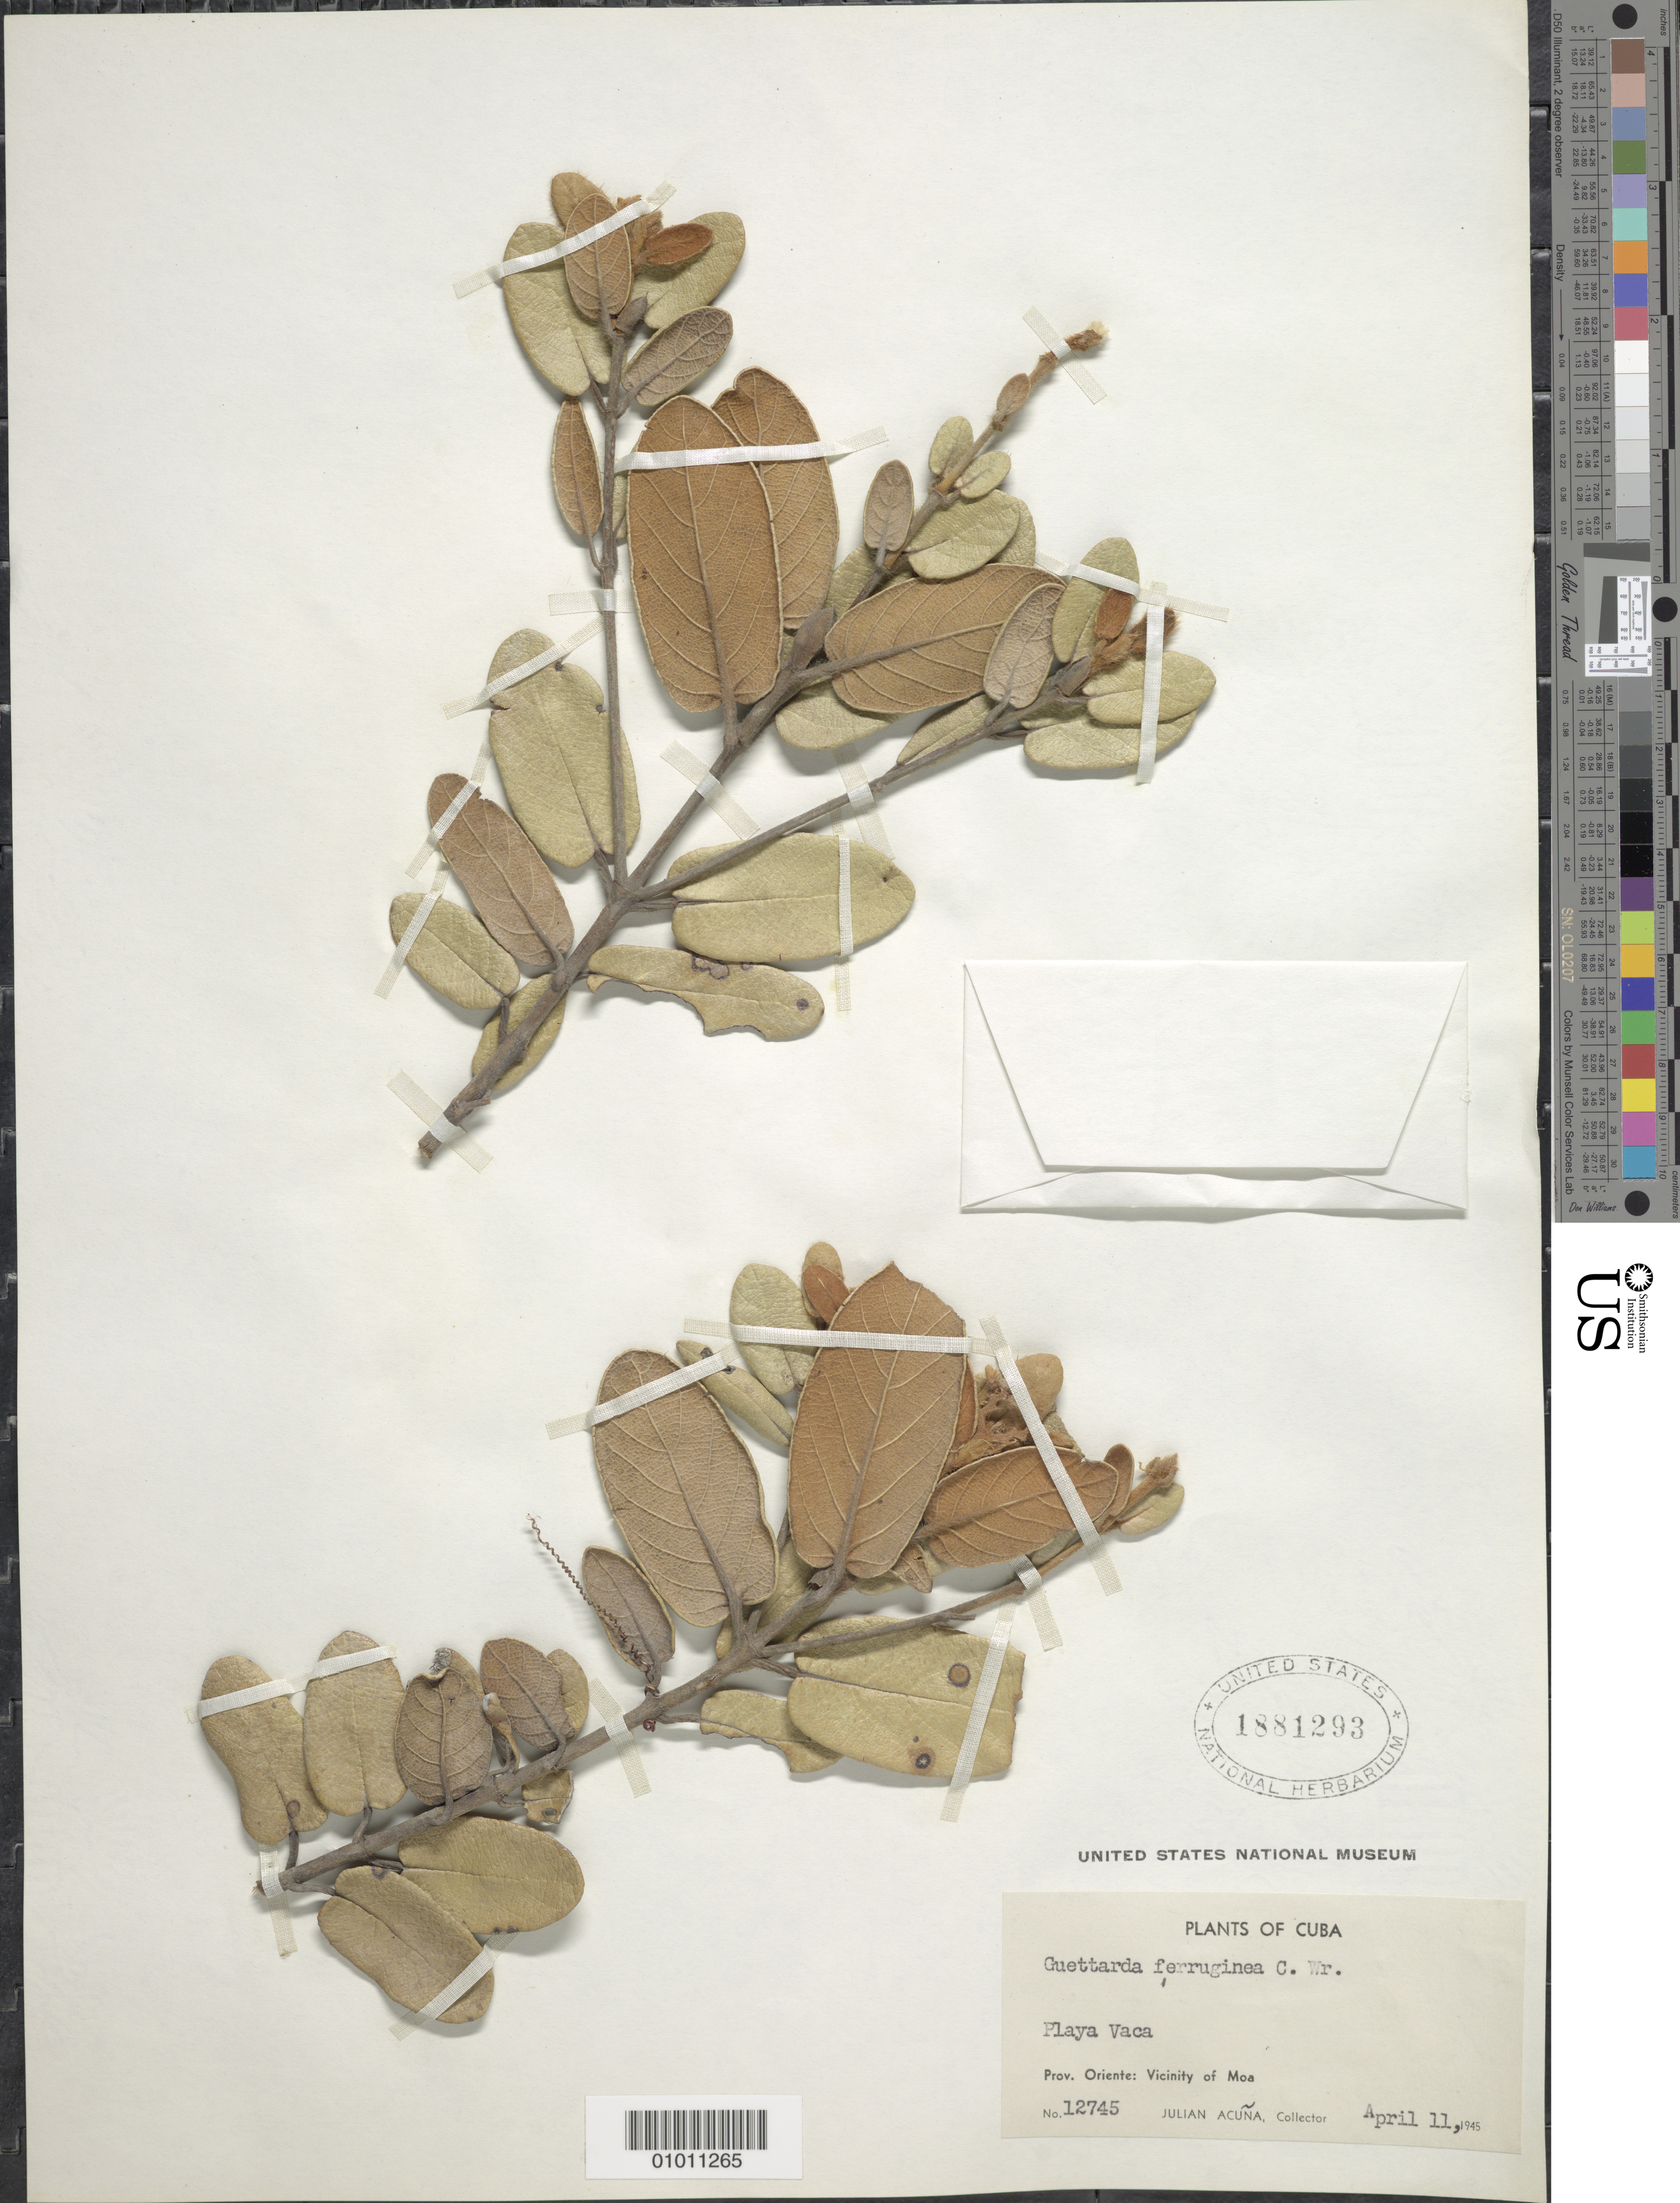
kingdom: Plantae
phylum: Tracheophyta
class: Magnoliopsida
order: Gentianales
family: Rubiaceae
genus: Guettarda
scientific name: Guettarda ferruginea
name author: Griseb.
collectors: J. Acuña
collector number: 12745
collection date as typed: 11 Apr 1945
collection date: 1945-04-11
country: Cuba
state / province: Holguín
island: Cuba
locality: Vicinity of Moa [Oriente], Playa Vaca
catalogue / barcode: US 1881293